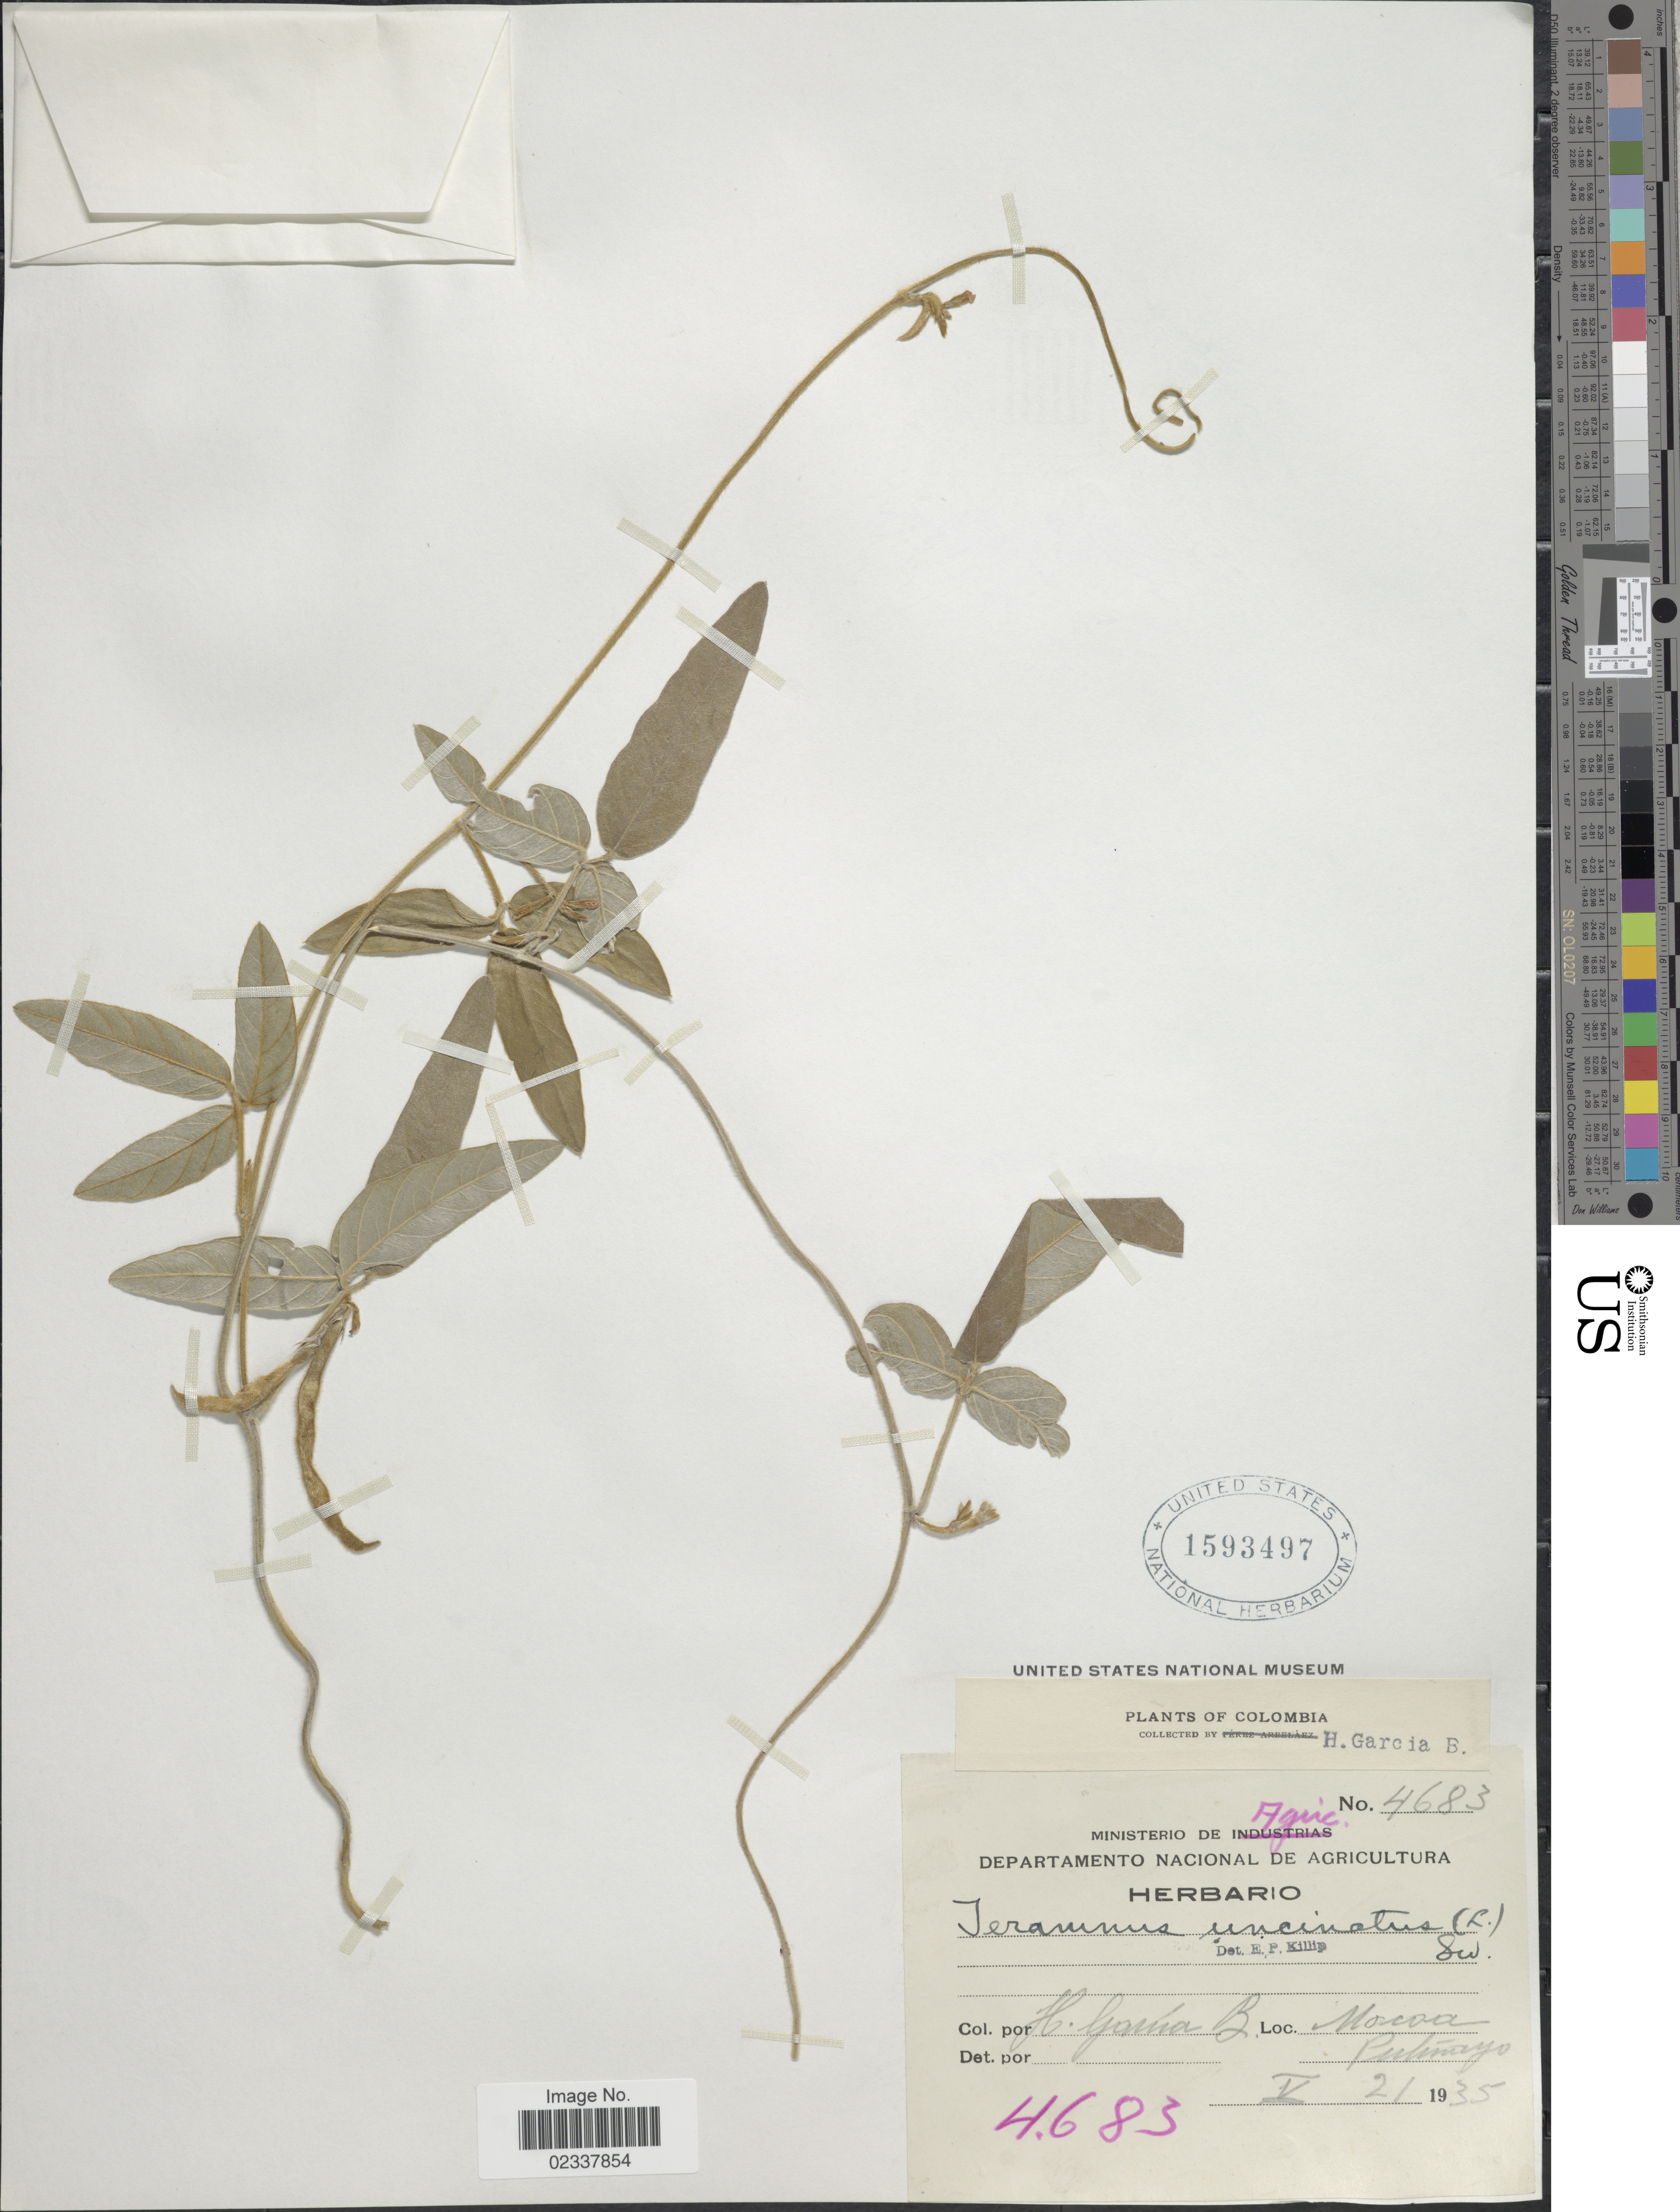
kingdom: Plantae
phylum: Tracheophyta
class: Magnoliopsida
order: Fabales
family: Fabaceae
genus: Teramnus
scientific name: Teramnus uncinatus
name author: (L.) Sw.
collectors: H. García Barriga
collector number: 4683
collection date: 1935-05-21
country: Colombia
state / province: Putumayo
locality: Mocoa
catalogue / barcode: US 1593497